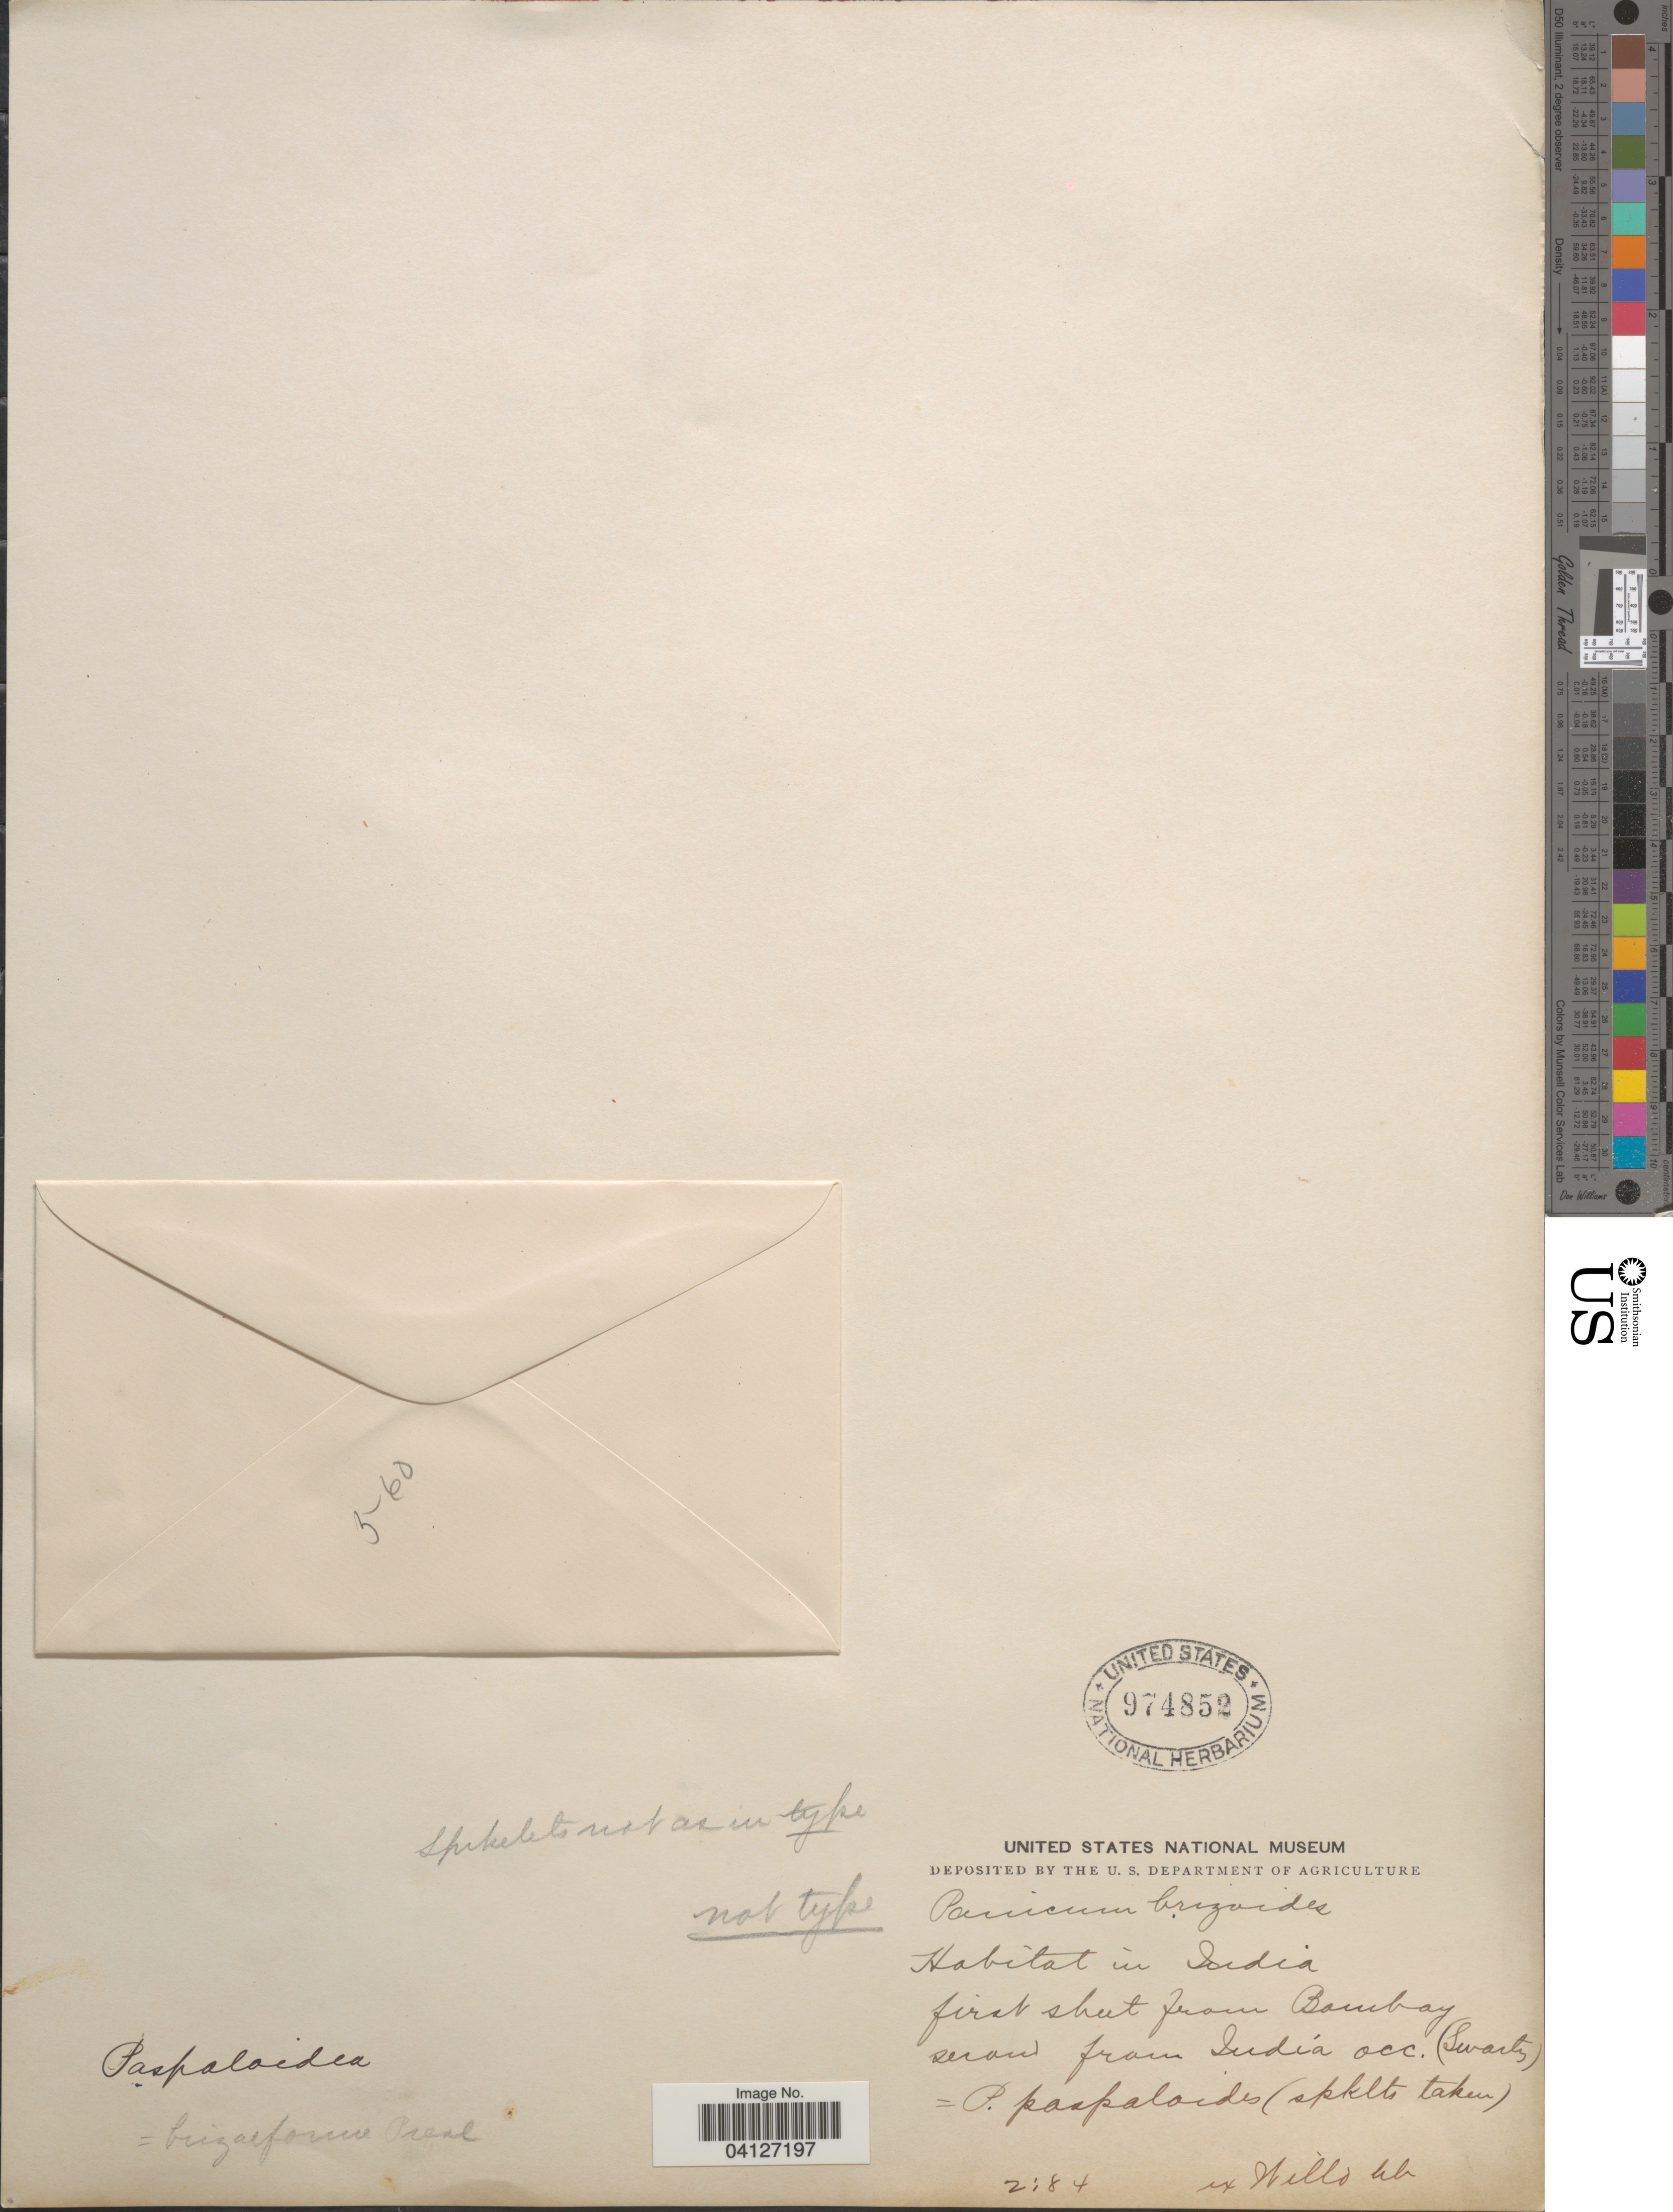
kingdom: Plantae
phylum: Tracheophyta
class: Liliopsida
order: Poales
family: Poaceae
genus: Panicum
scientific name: Panicum brizoides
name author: Lam.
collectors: ex herb. Willdenow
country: India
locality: Bombay.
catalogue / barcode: US 974852